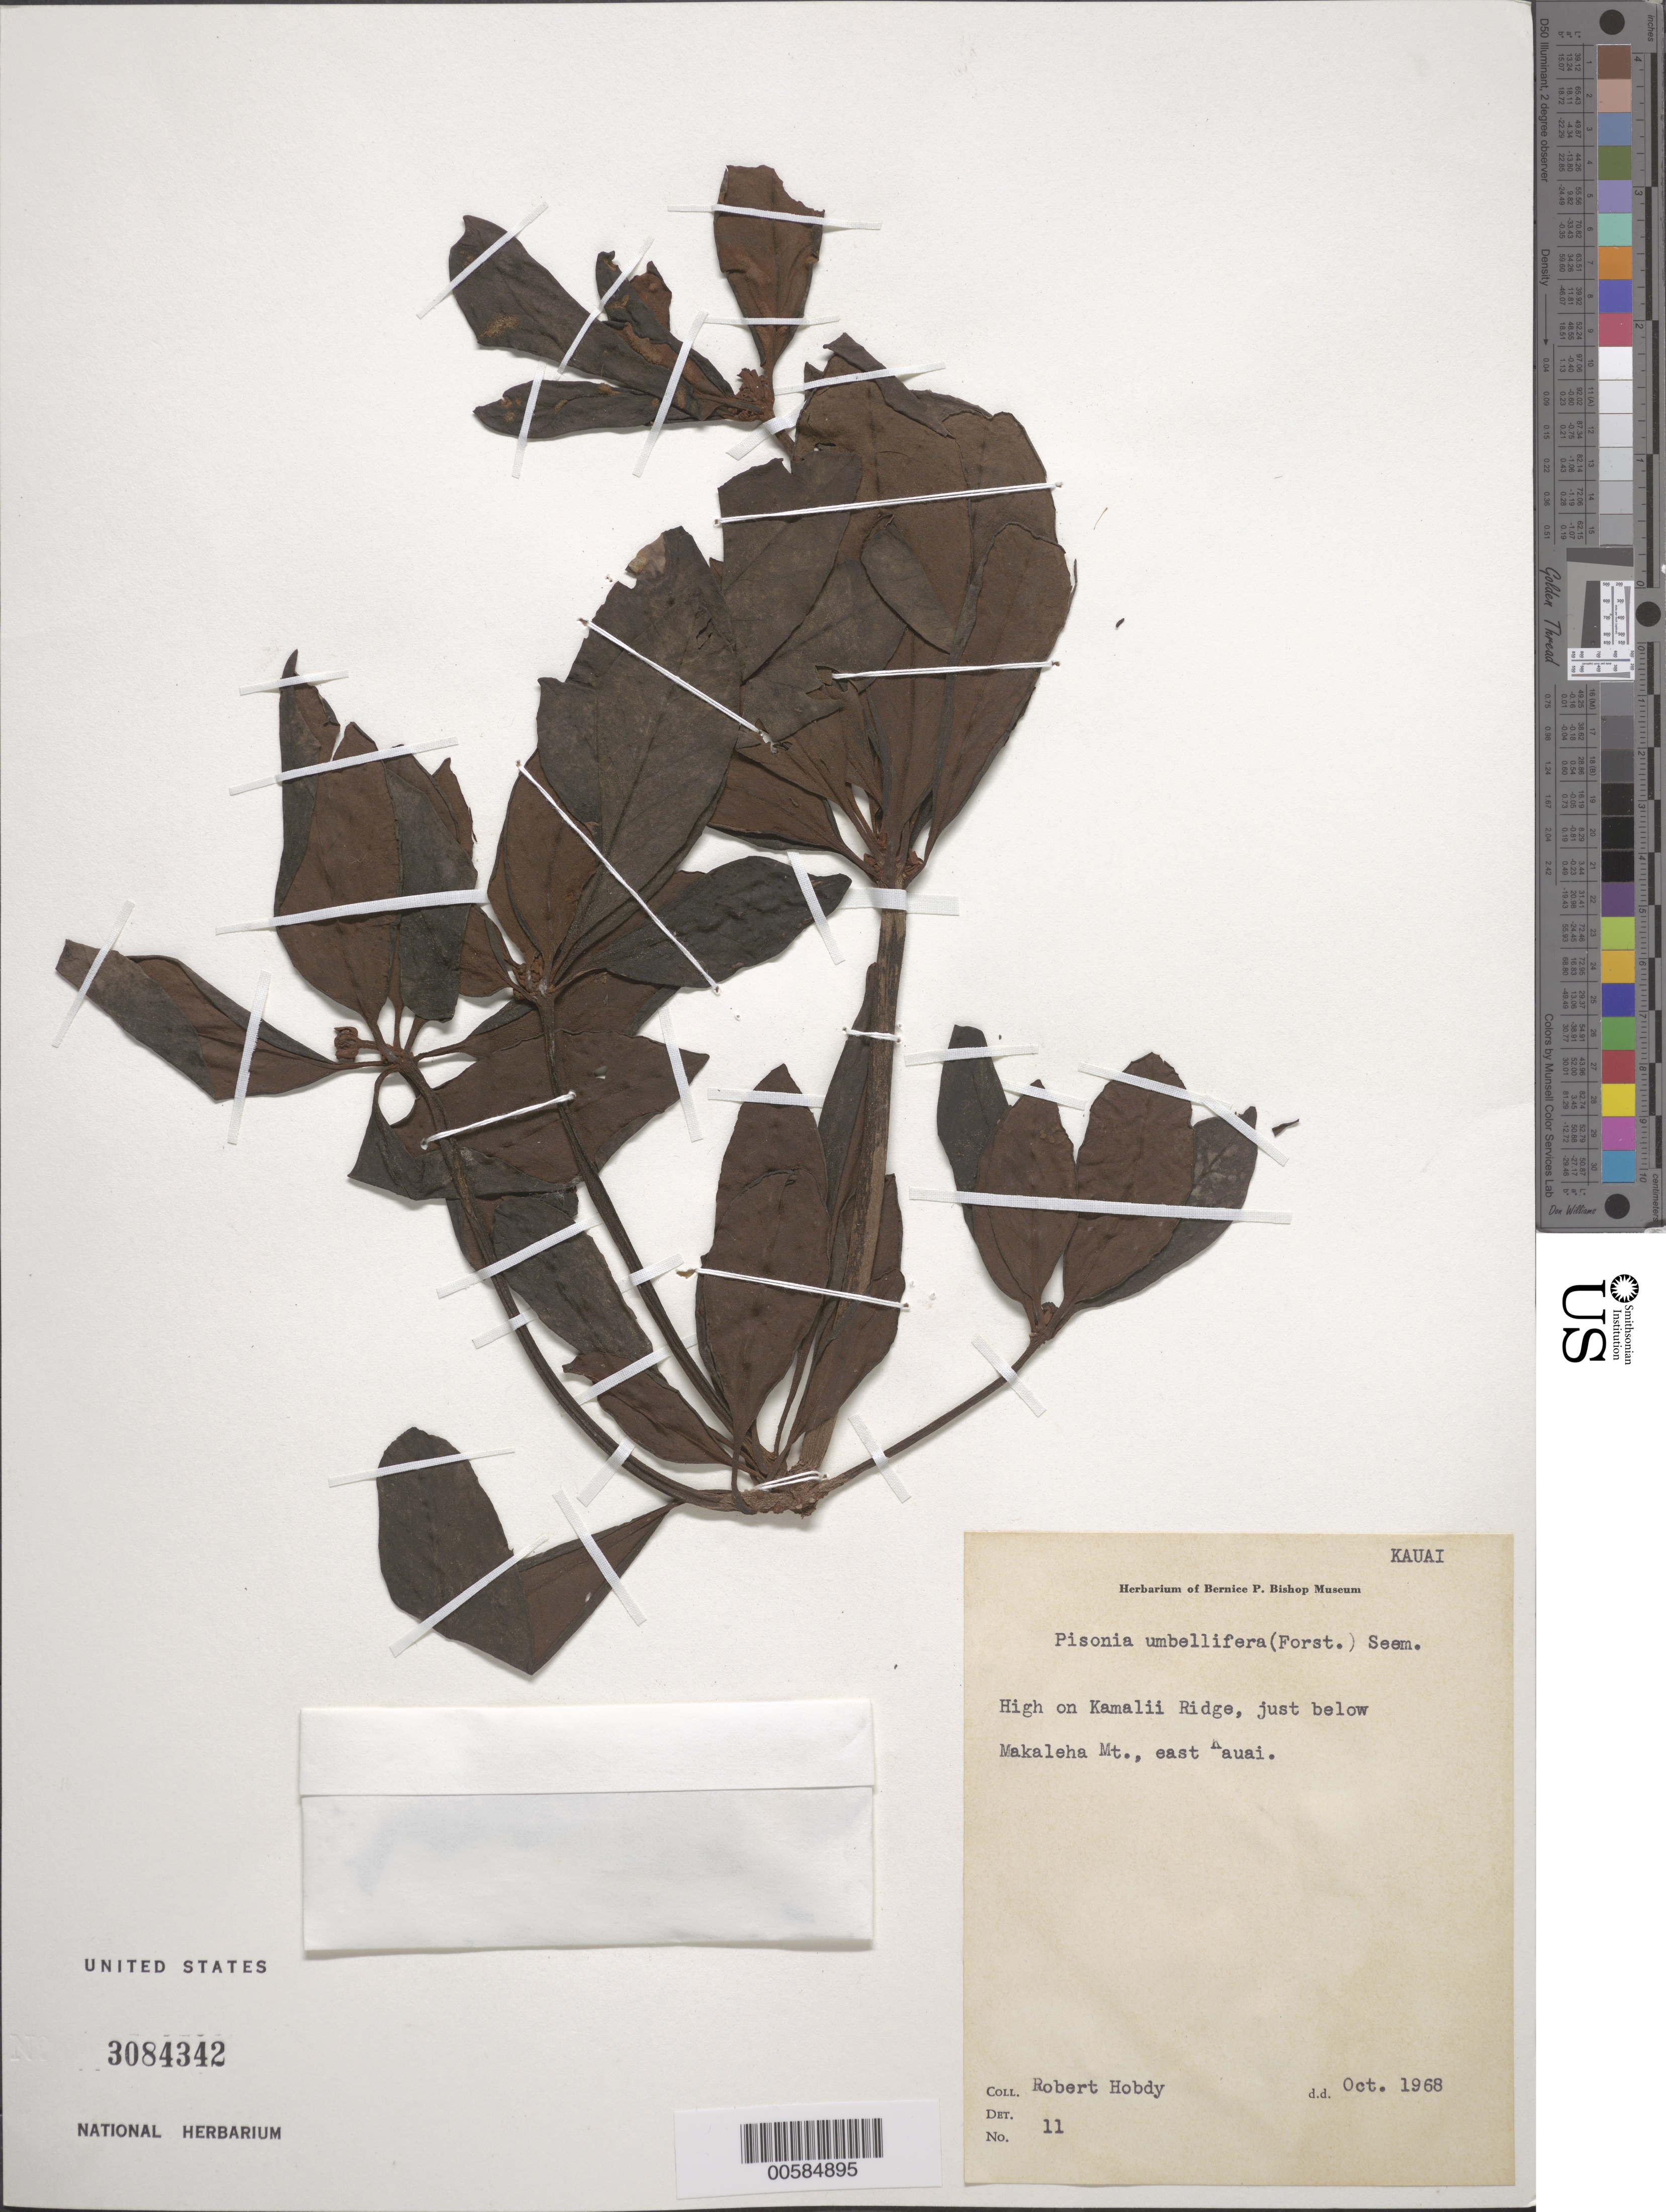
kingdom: Plantae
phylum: Tracheophyta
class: Magnoliopsida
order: Caryophyllales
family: Nyctaginaceae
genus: Ceodes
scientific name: Ceodes umbellifera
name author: J.R. Forst. & G. Forst.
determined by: Wagner, W. L., (BOT), Smithsonian Institution - National Museum of Natural History (UNITED STATES)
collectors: R. Hobdy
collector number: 11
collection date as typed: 0 Oct 1968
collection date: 1968-10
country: United States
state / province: Hawaii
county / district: Kauai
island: Kaua'i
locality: High on Kamalii Ridge, just below Makaleha Mt, E Kauai.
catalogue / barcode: US 3084342